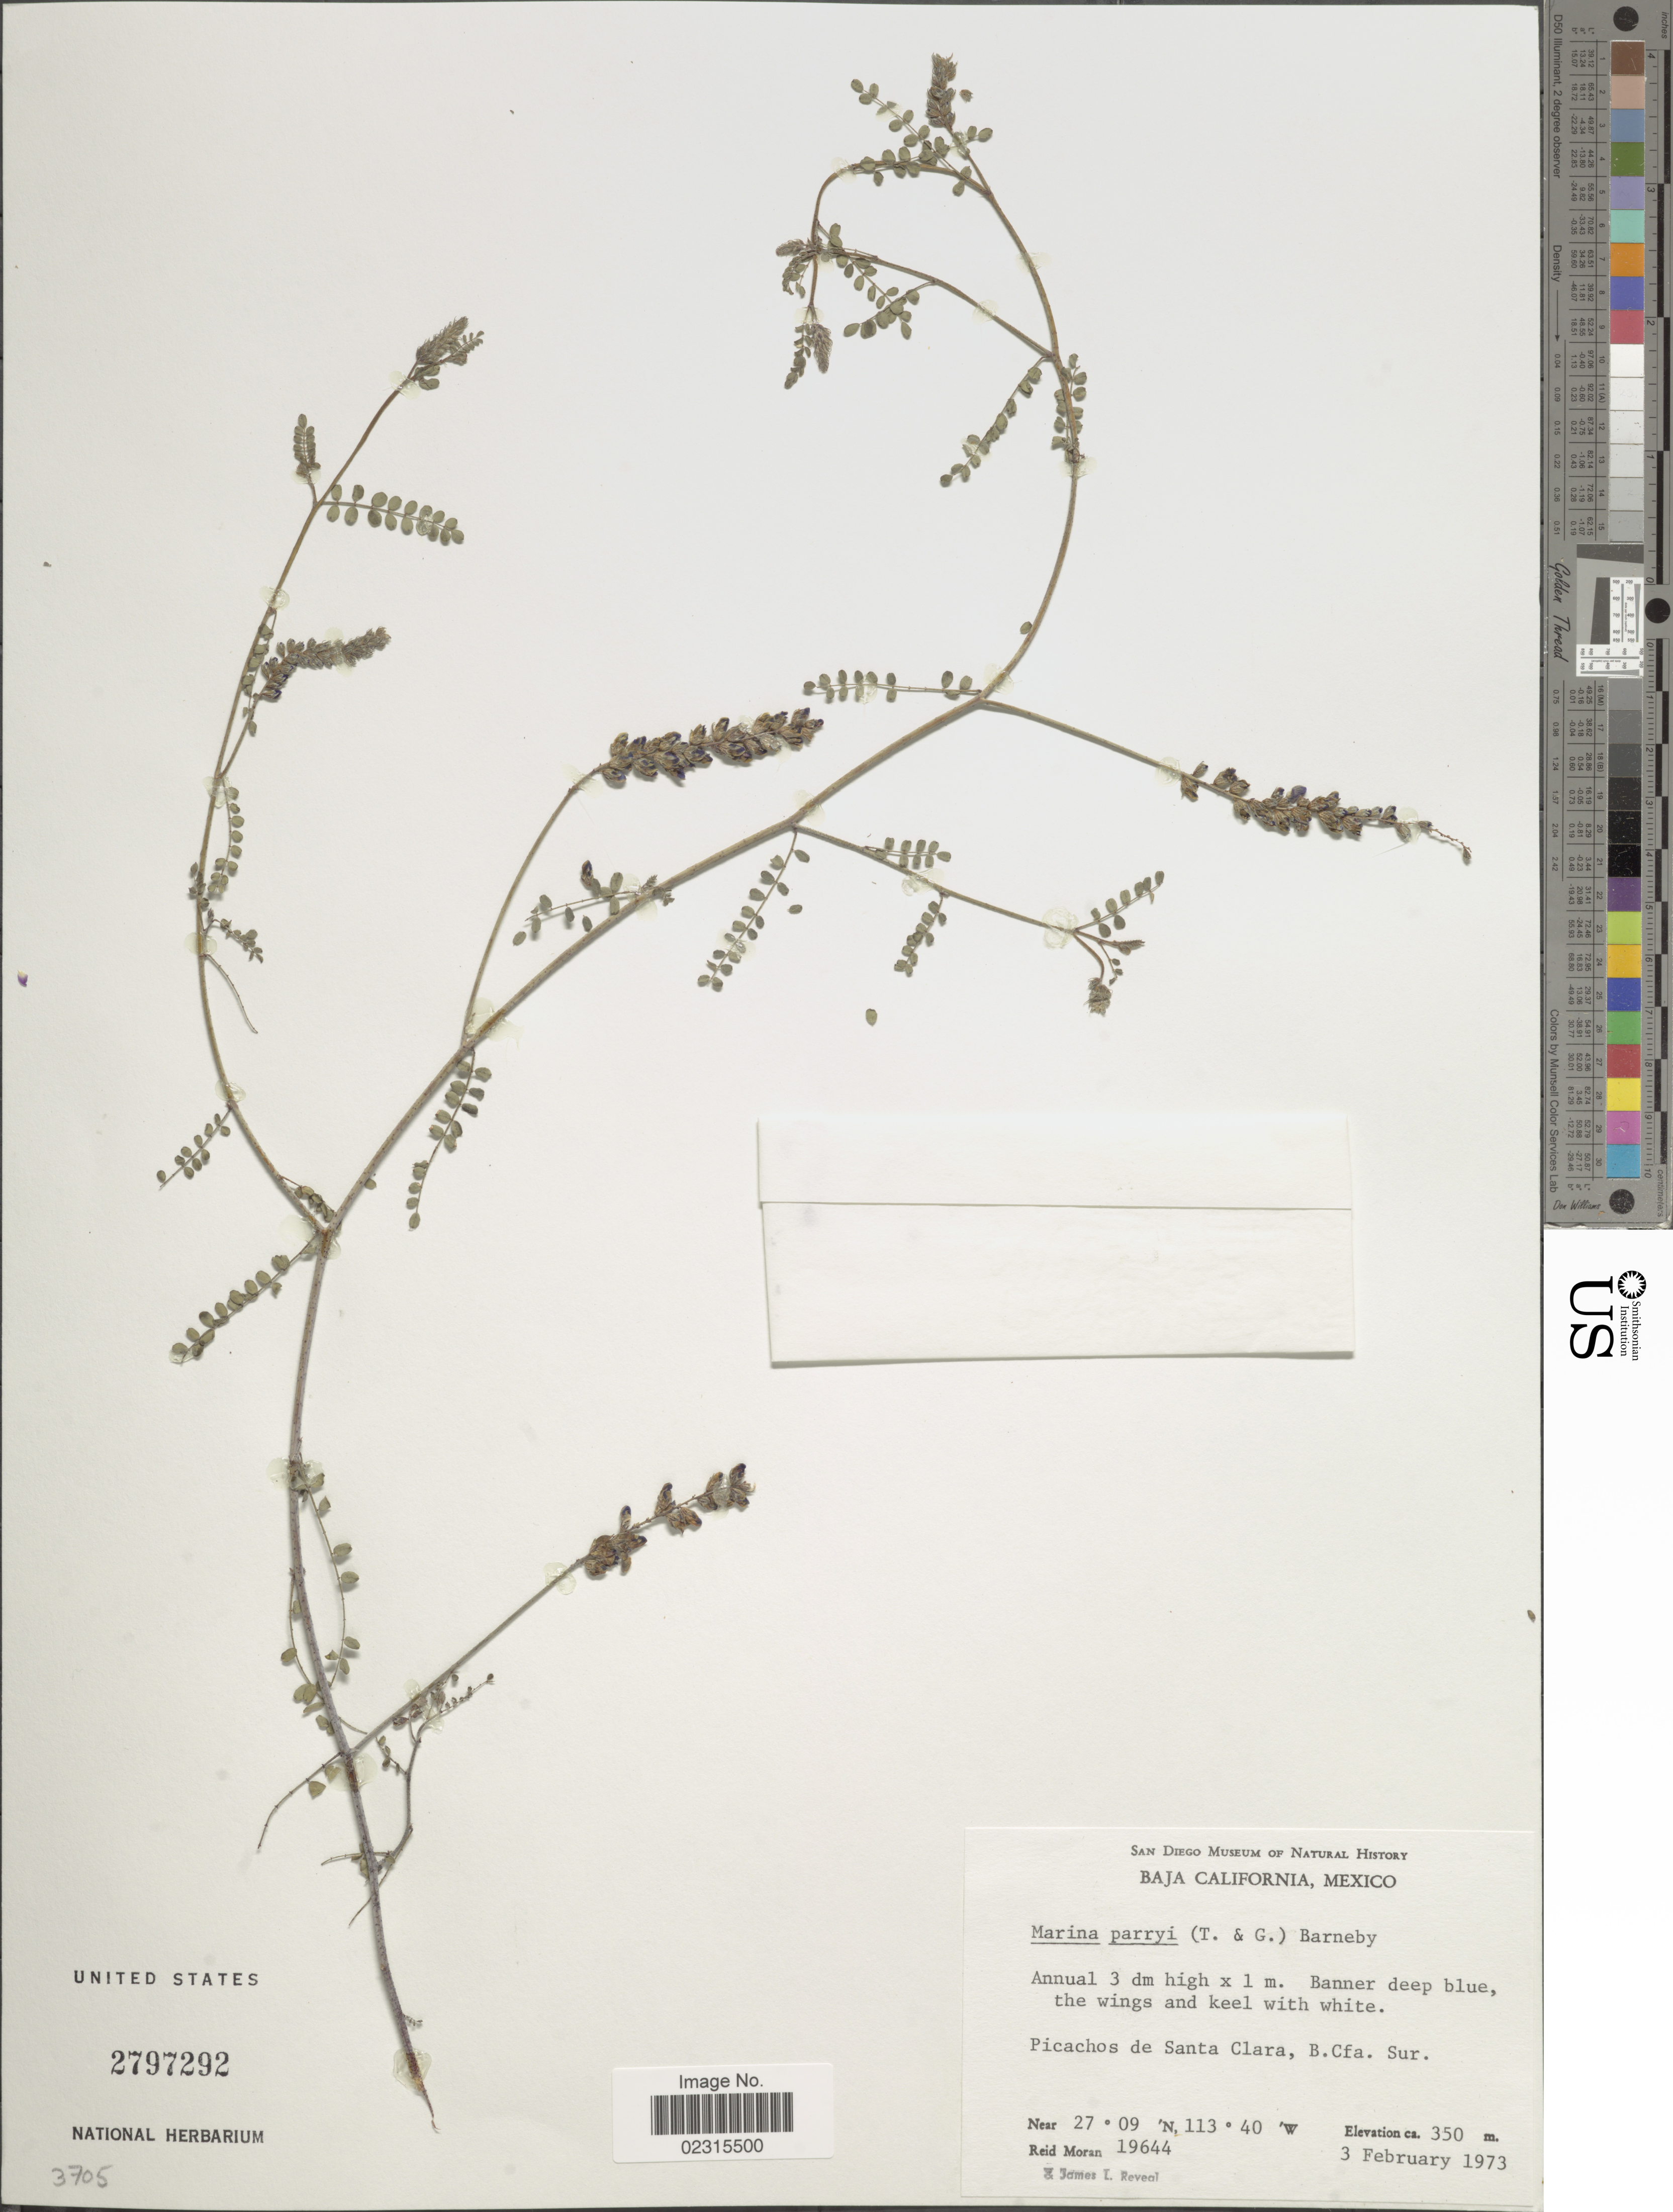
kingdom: Plantae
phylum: Tracheophyta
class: Magnoliopsida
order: Fabales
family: Fabaceae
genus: Marina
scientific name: Marina parryi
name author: (Torr. & A. Gray) Barneby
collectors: R. V. Moran & J. L. Reveal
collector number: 19644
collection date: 1973-02-03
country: Mexico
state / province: Baja California Sur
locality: Baja California, Picachos de Santa Clara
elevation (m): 350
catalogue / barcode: US 2797292